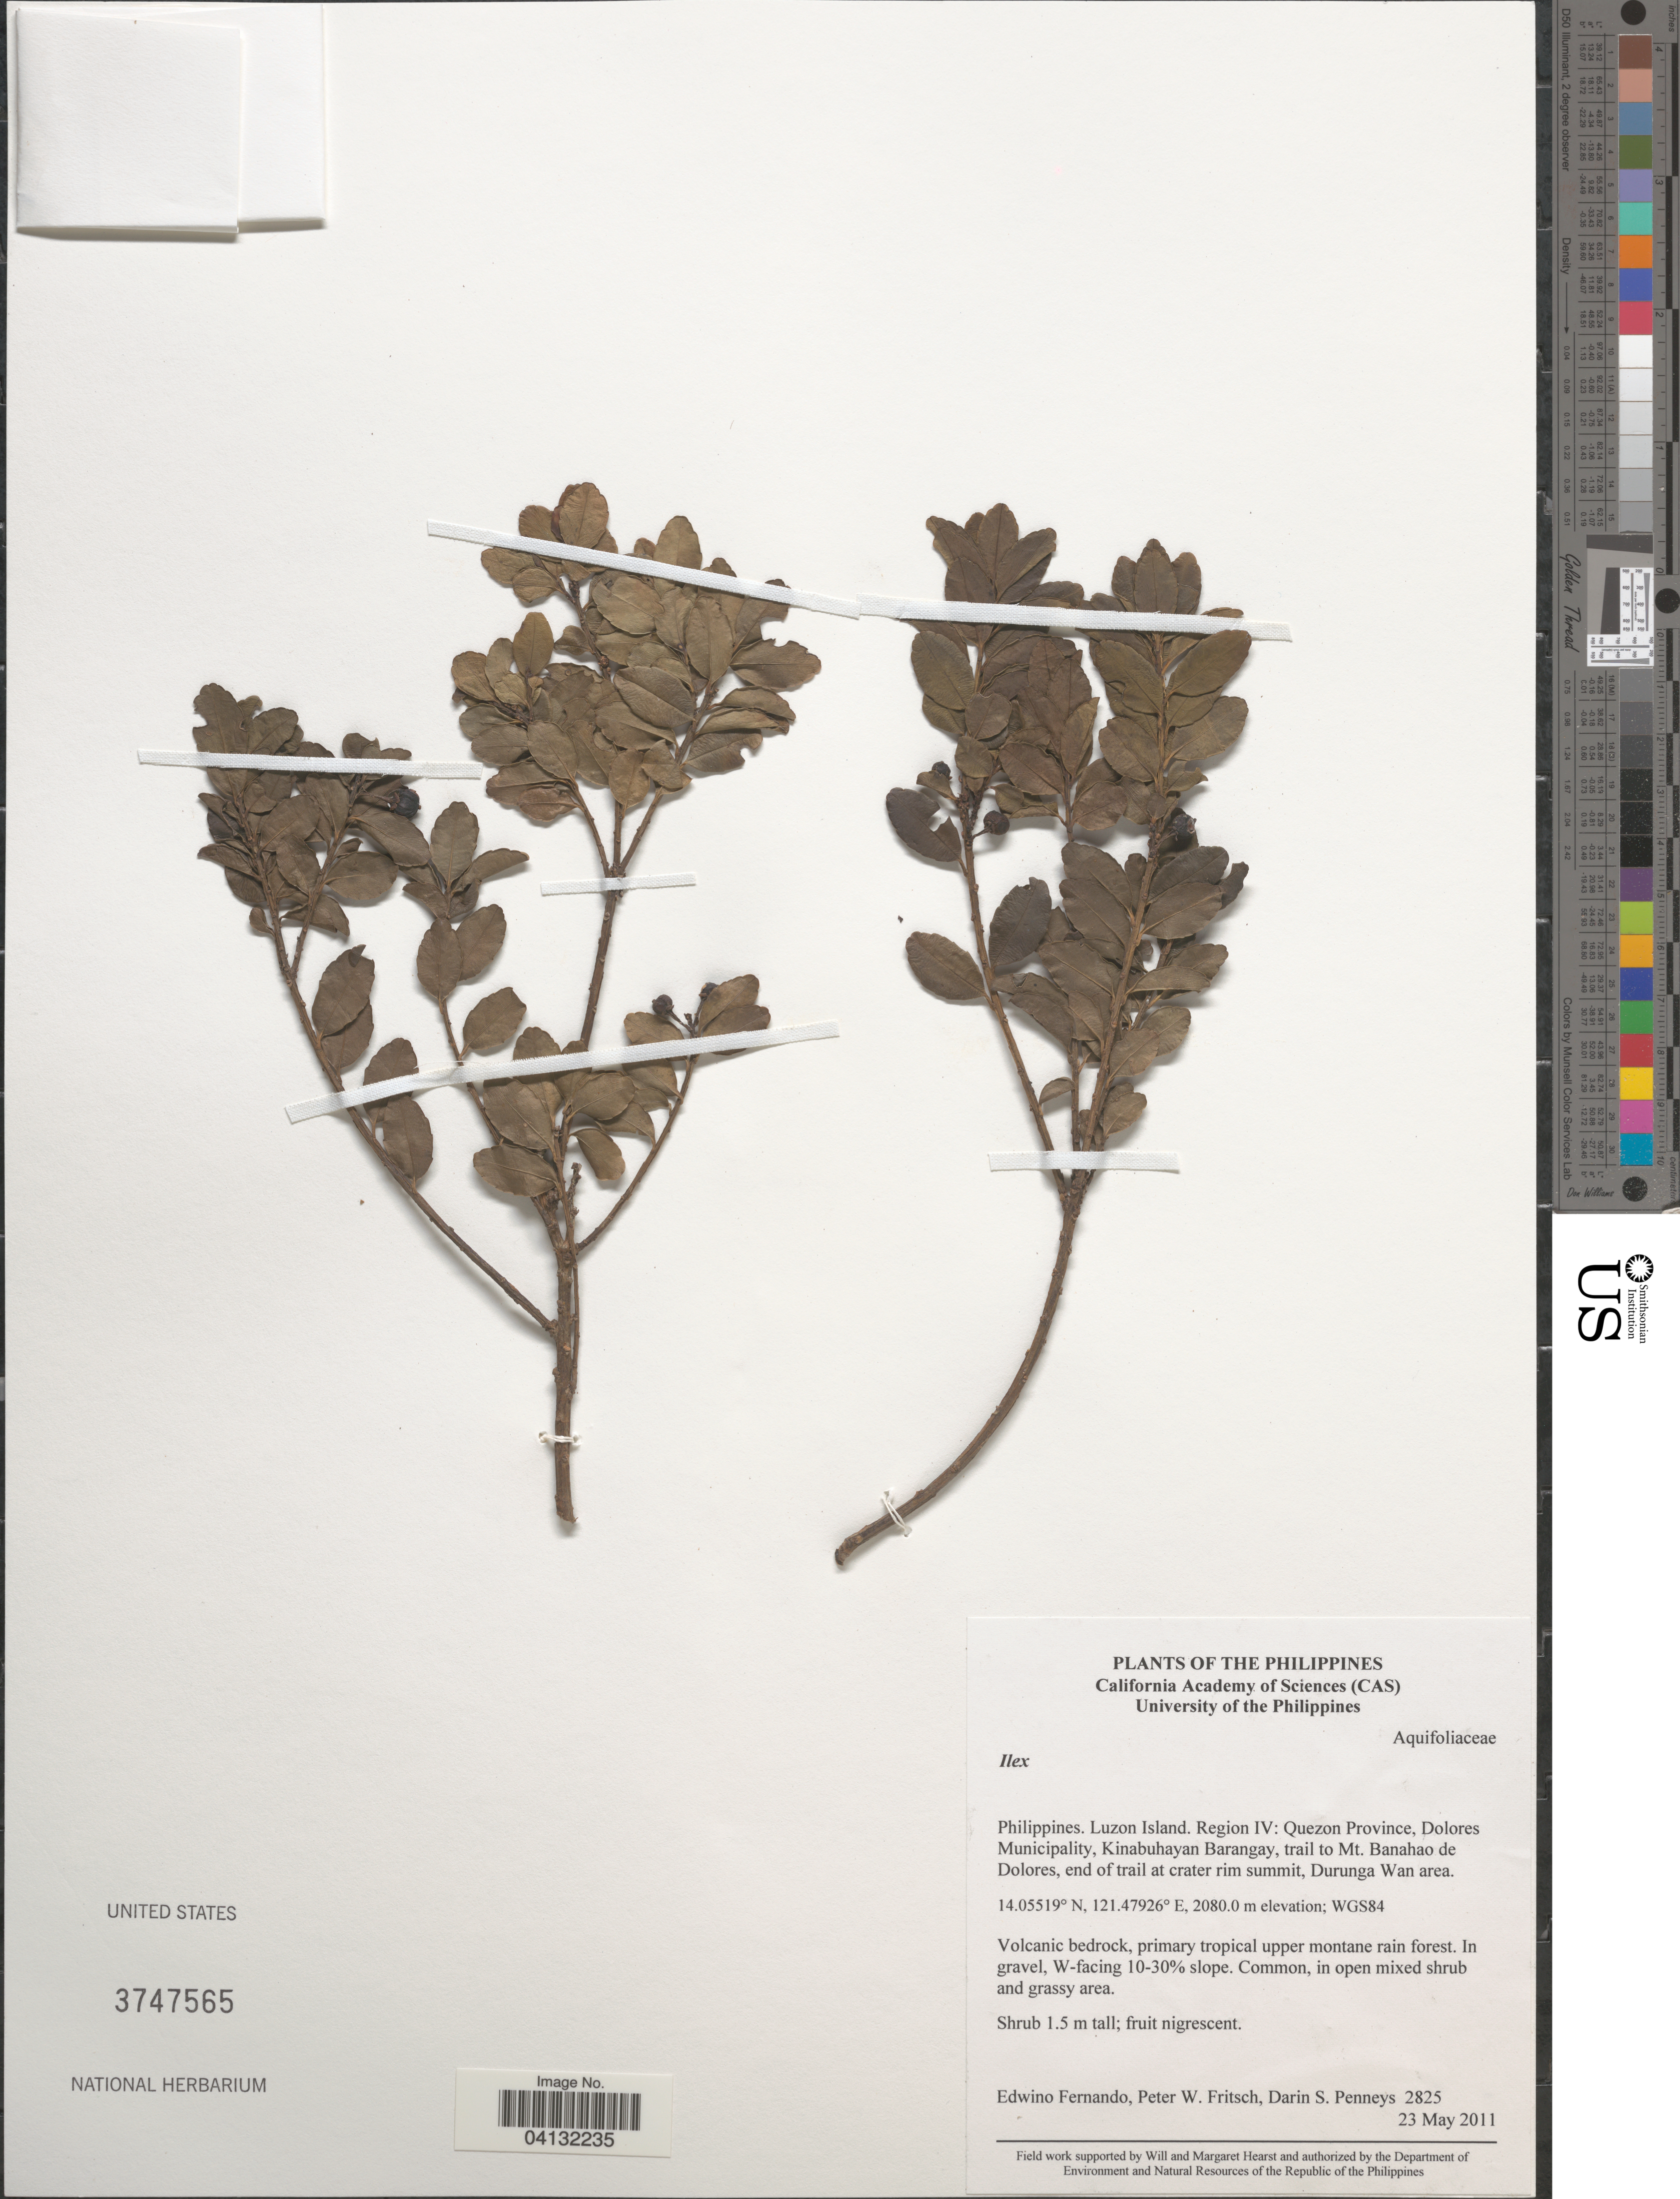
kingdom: Plantae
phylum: Tracheophyta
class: Magnoliopsida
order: Aquifoliales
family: Aquifoliaceae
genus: Ilex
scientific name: Ilex sp.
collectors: E. S. Fernando, P. W. Fritsch & D. S. Penneys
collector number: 2825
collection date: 2011-05-23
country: Philippines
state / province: Calabarzon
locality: Luzon Island. Region IV: Quezon Province, Dolores Municipality, Kinabuhayan Barangay, trail to Mt. Banahao de Dolores, end of trail at crater rim summit, Durunga Wan area. WGS84. W-facing 10-30% slope.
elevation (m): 2080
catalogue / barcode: US 3747565